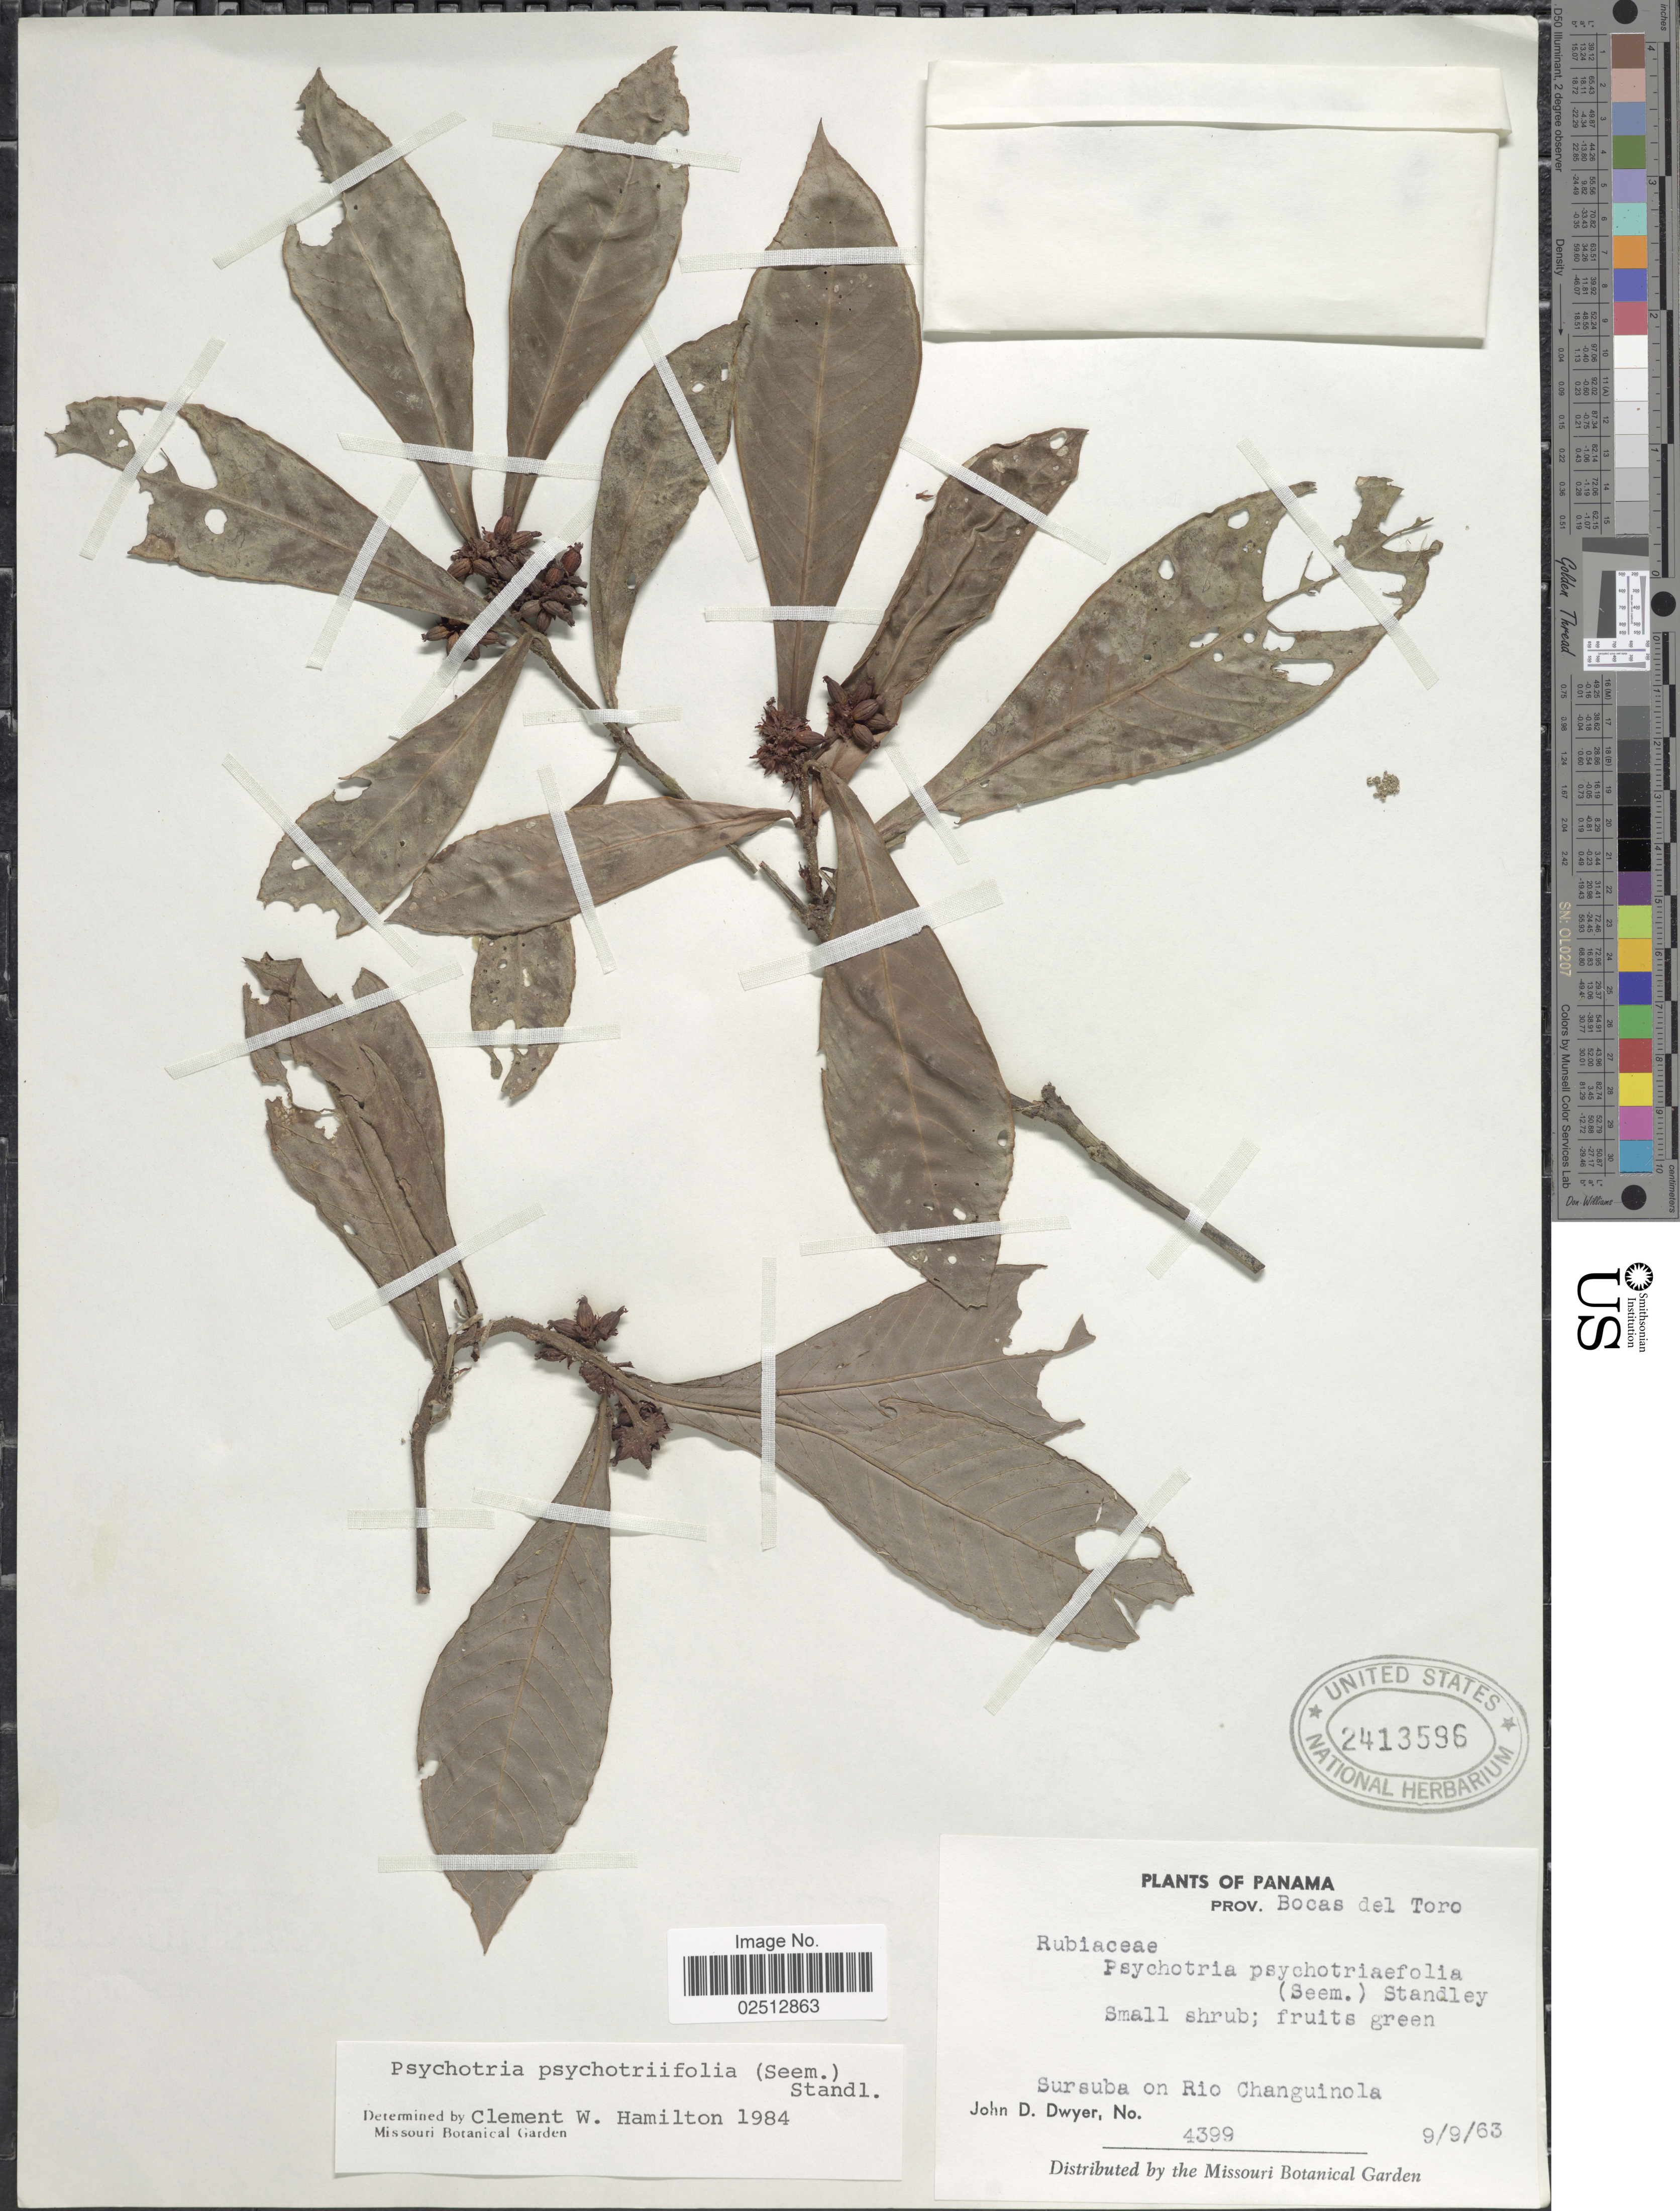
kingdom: Plantae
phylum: Tracheophyta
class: Magnoliopsida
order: Gentianales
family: Rubiaceae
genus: Psychotria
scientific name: Psychotria psychotriaefolia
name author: (Seem.) Standl.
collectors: J. D. Dwyer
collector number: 4399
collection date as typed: Transcribed d/m/y: 9/9/63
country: Panama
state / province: Bocas del Toro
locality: Prov. Bocas del Toro. Sursuba on Rio Changuinola.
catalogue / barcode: US 2413596